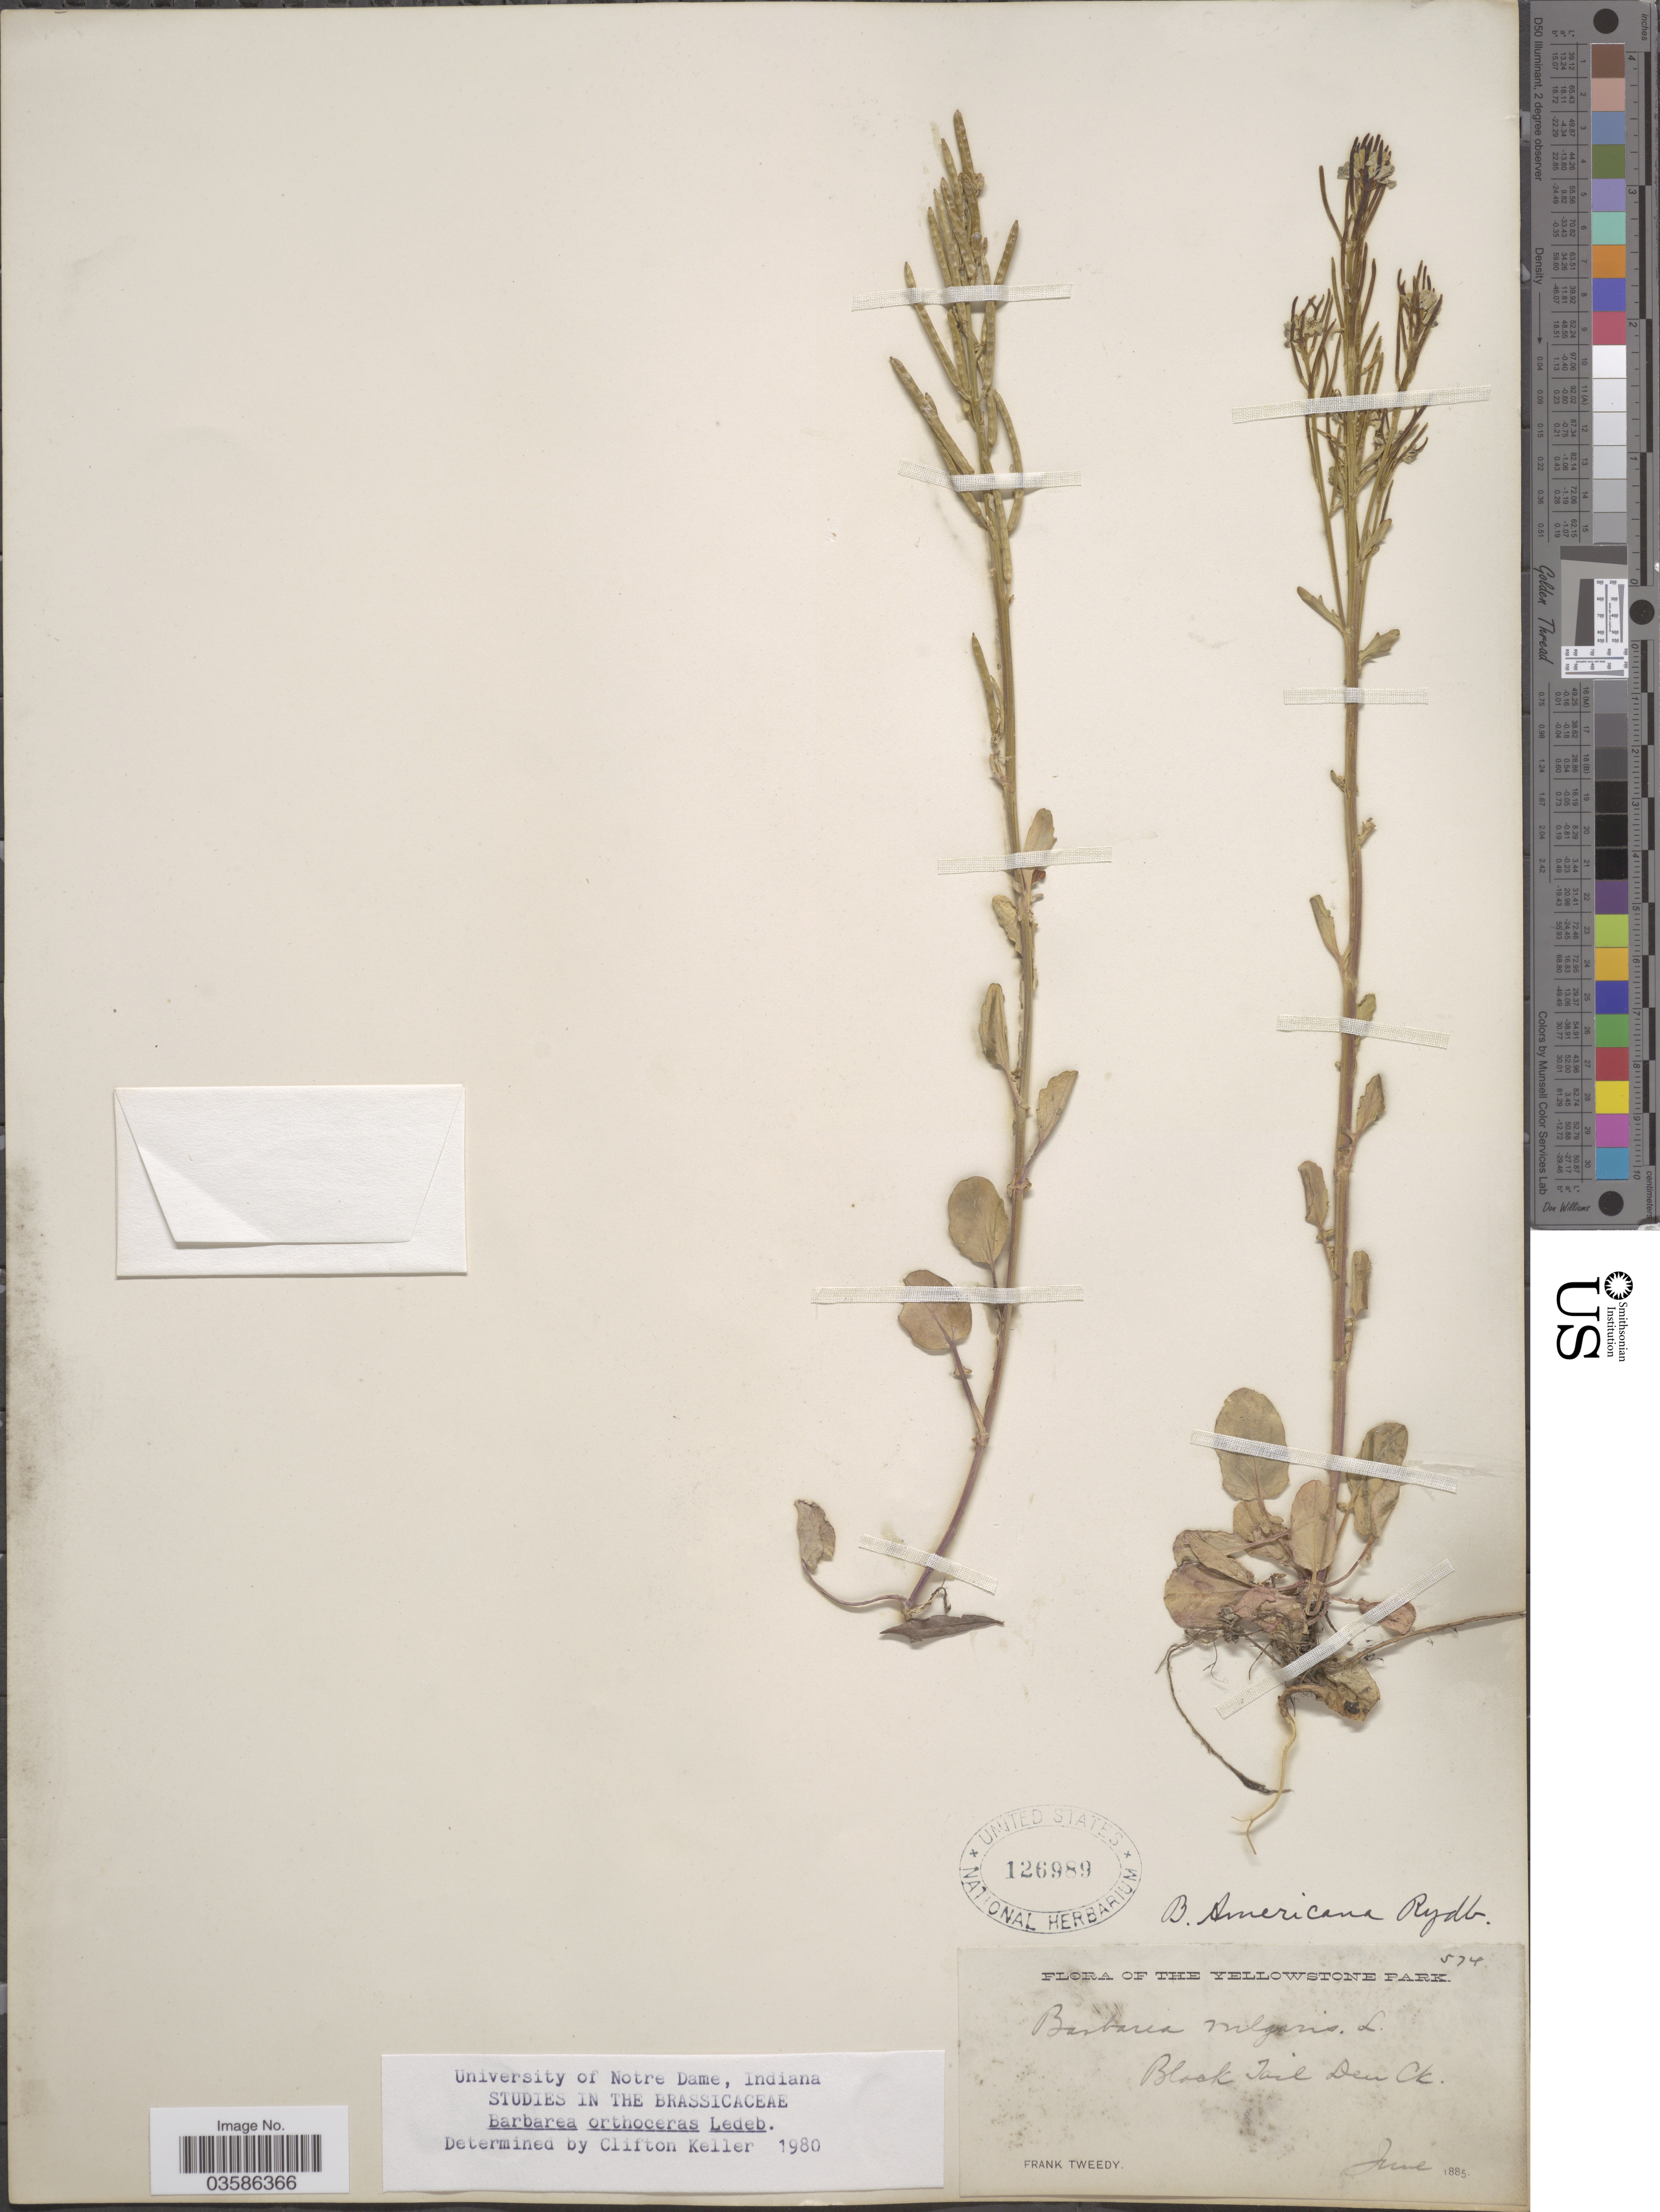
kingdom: Plantae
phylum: Tracheophyta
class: Magnoliopsida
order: Brassicales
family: Brassicaceae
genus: Barbarea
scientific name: Barbarea orthoceras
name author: Ledeb.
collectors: F. Tweedy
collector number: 574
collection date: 1885-06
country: United States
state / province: Wyoming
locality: Yellowstone Park. Black Tail Deer Ck.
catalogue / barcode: US 126989